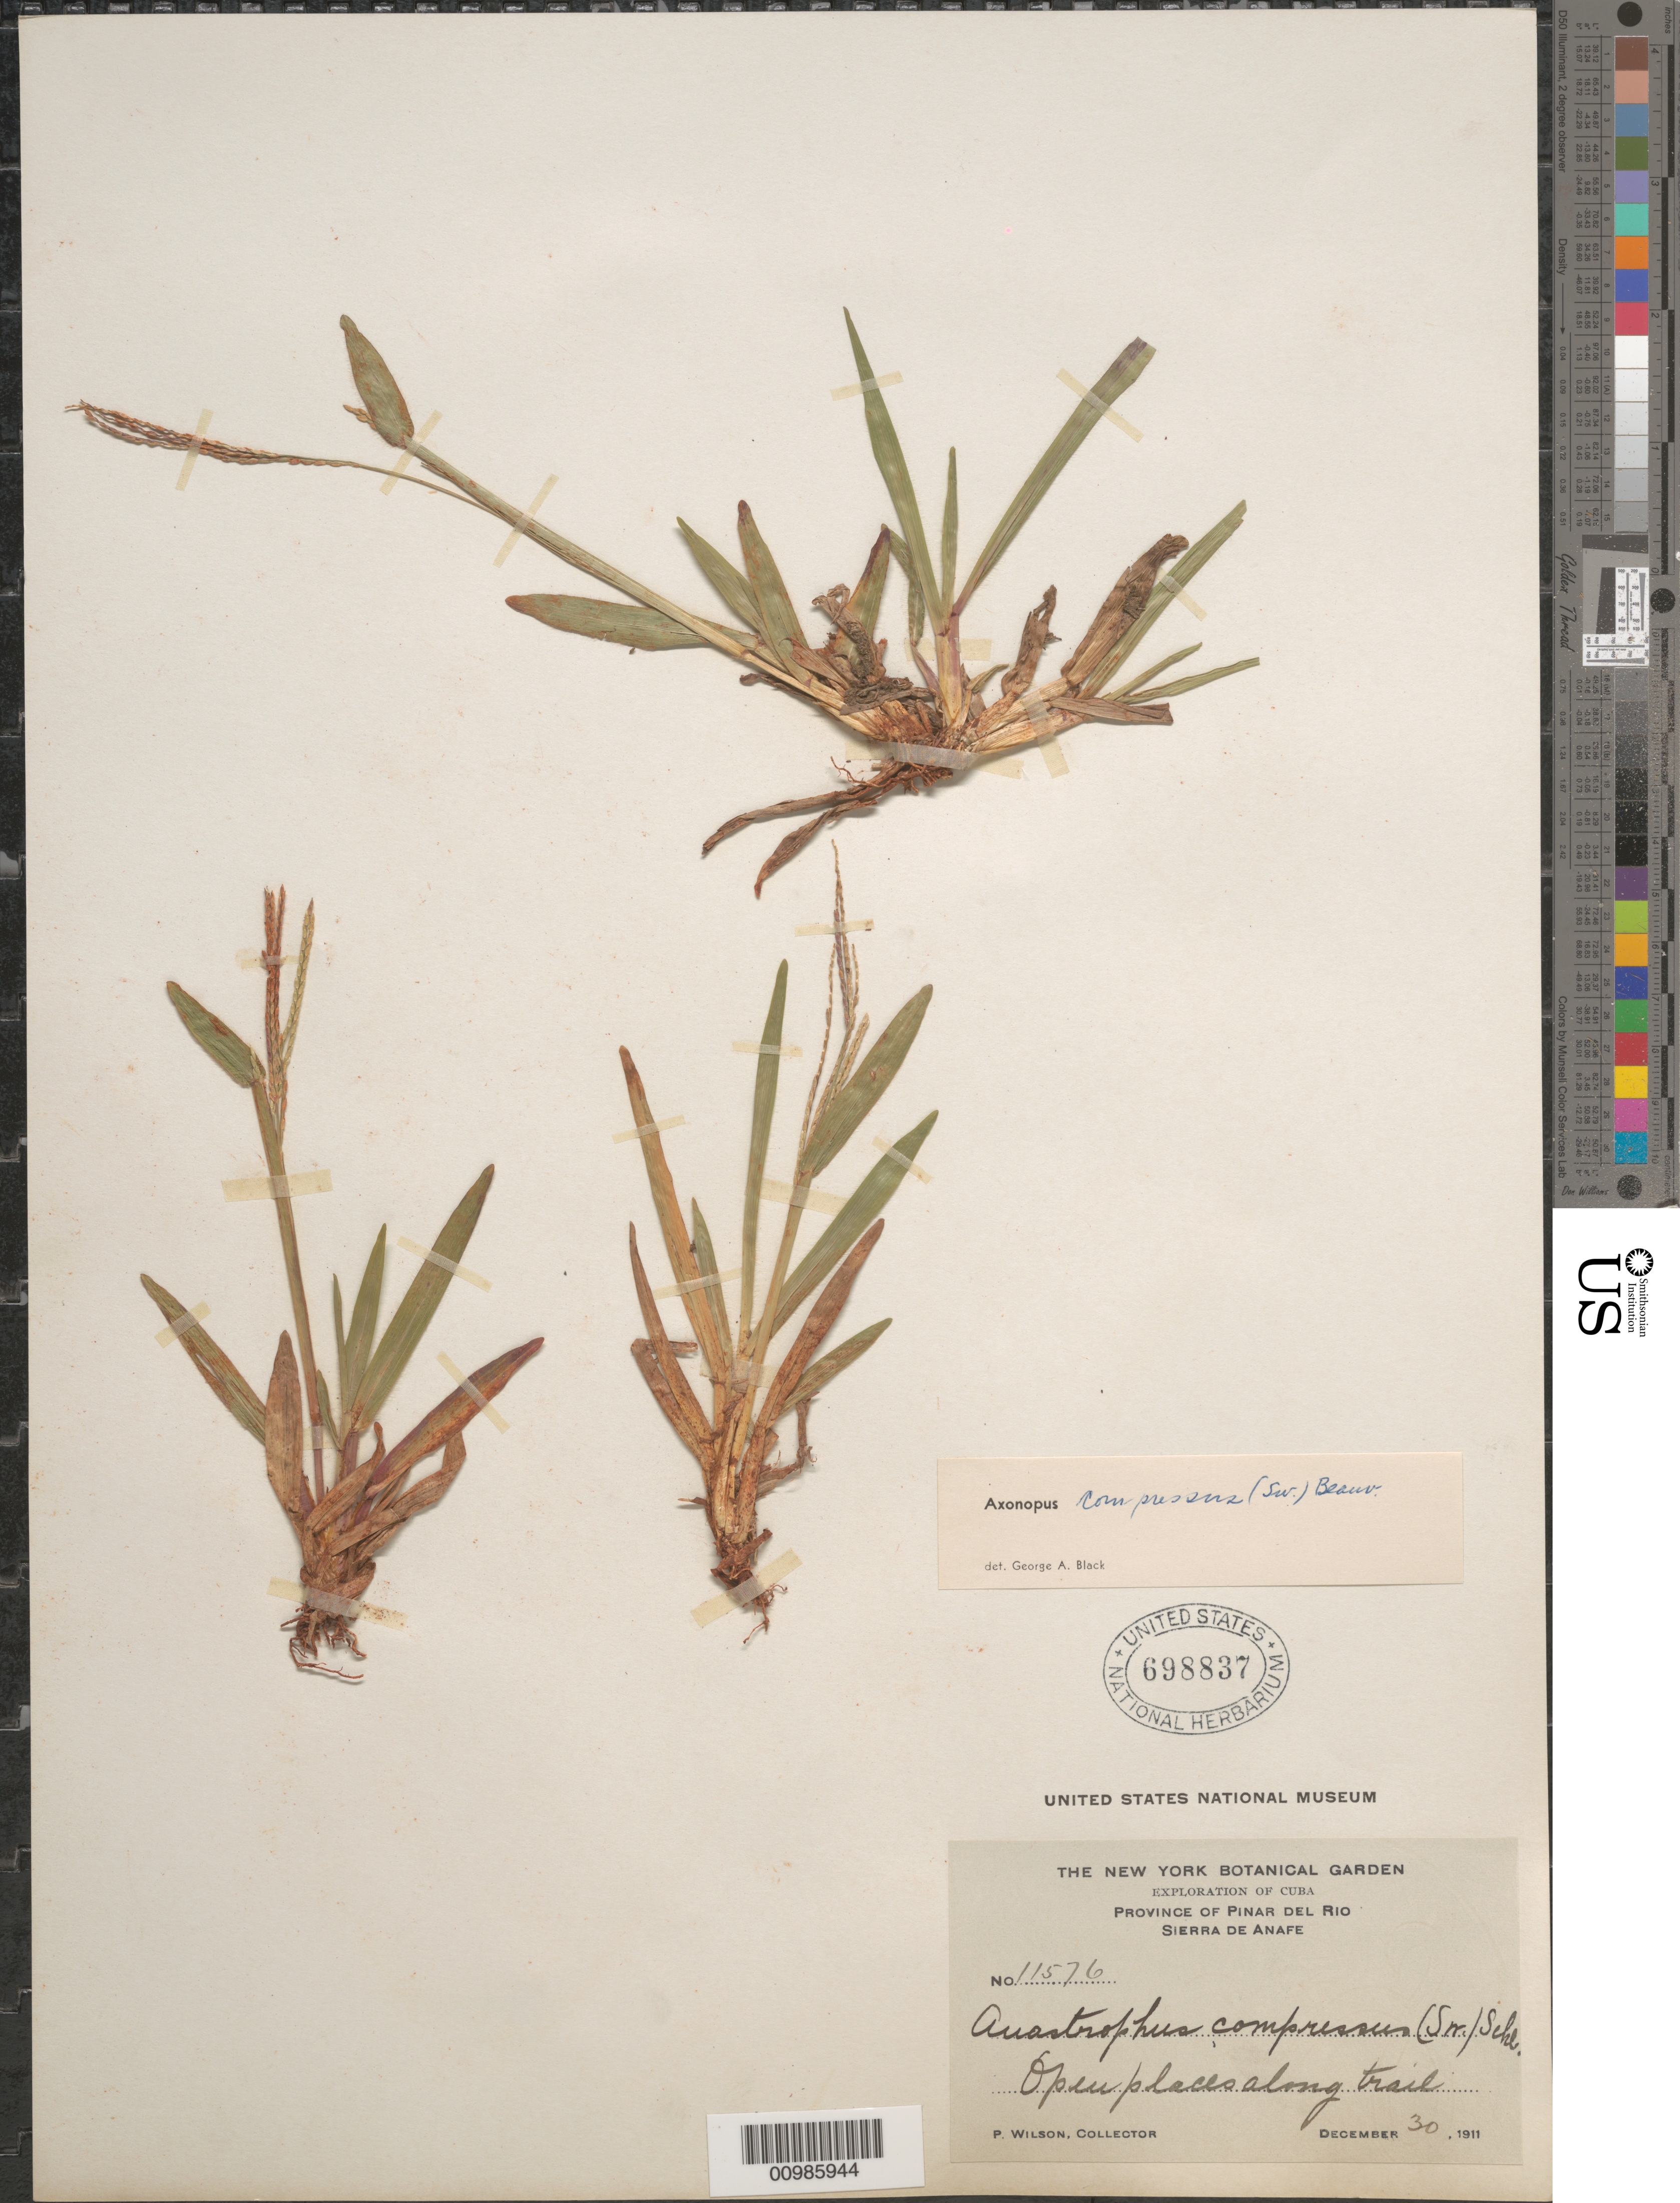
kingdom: Plantae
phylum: Tracheophyta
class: Liliopsida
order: Poales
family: Poaceae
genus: Axonopus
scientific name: Axonopus compressus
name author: (Sw.) P. Beauv.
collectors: P. Wilson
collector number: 11576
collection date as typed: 30 Dec 1911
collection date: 1911-12-30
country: Cuba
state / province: Pinar del Rio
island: Cuba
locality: Sierra de Anafe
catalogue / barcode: US 698837